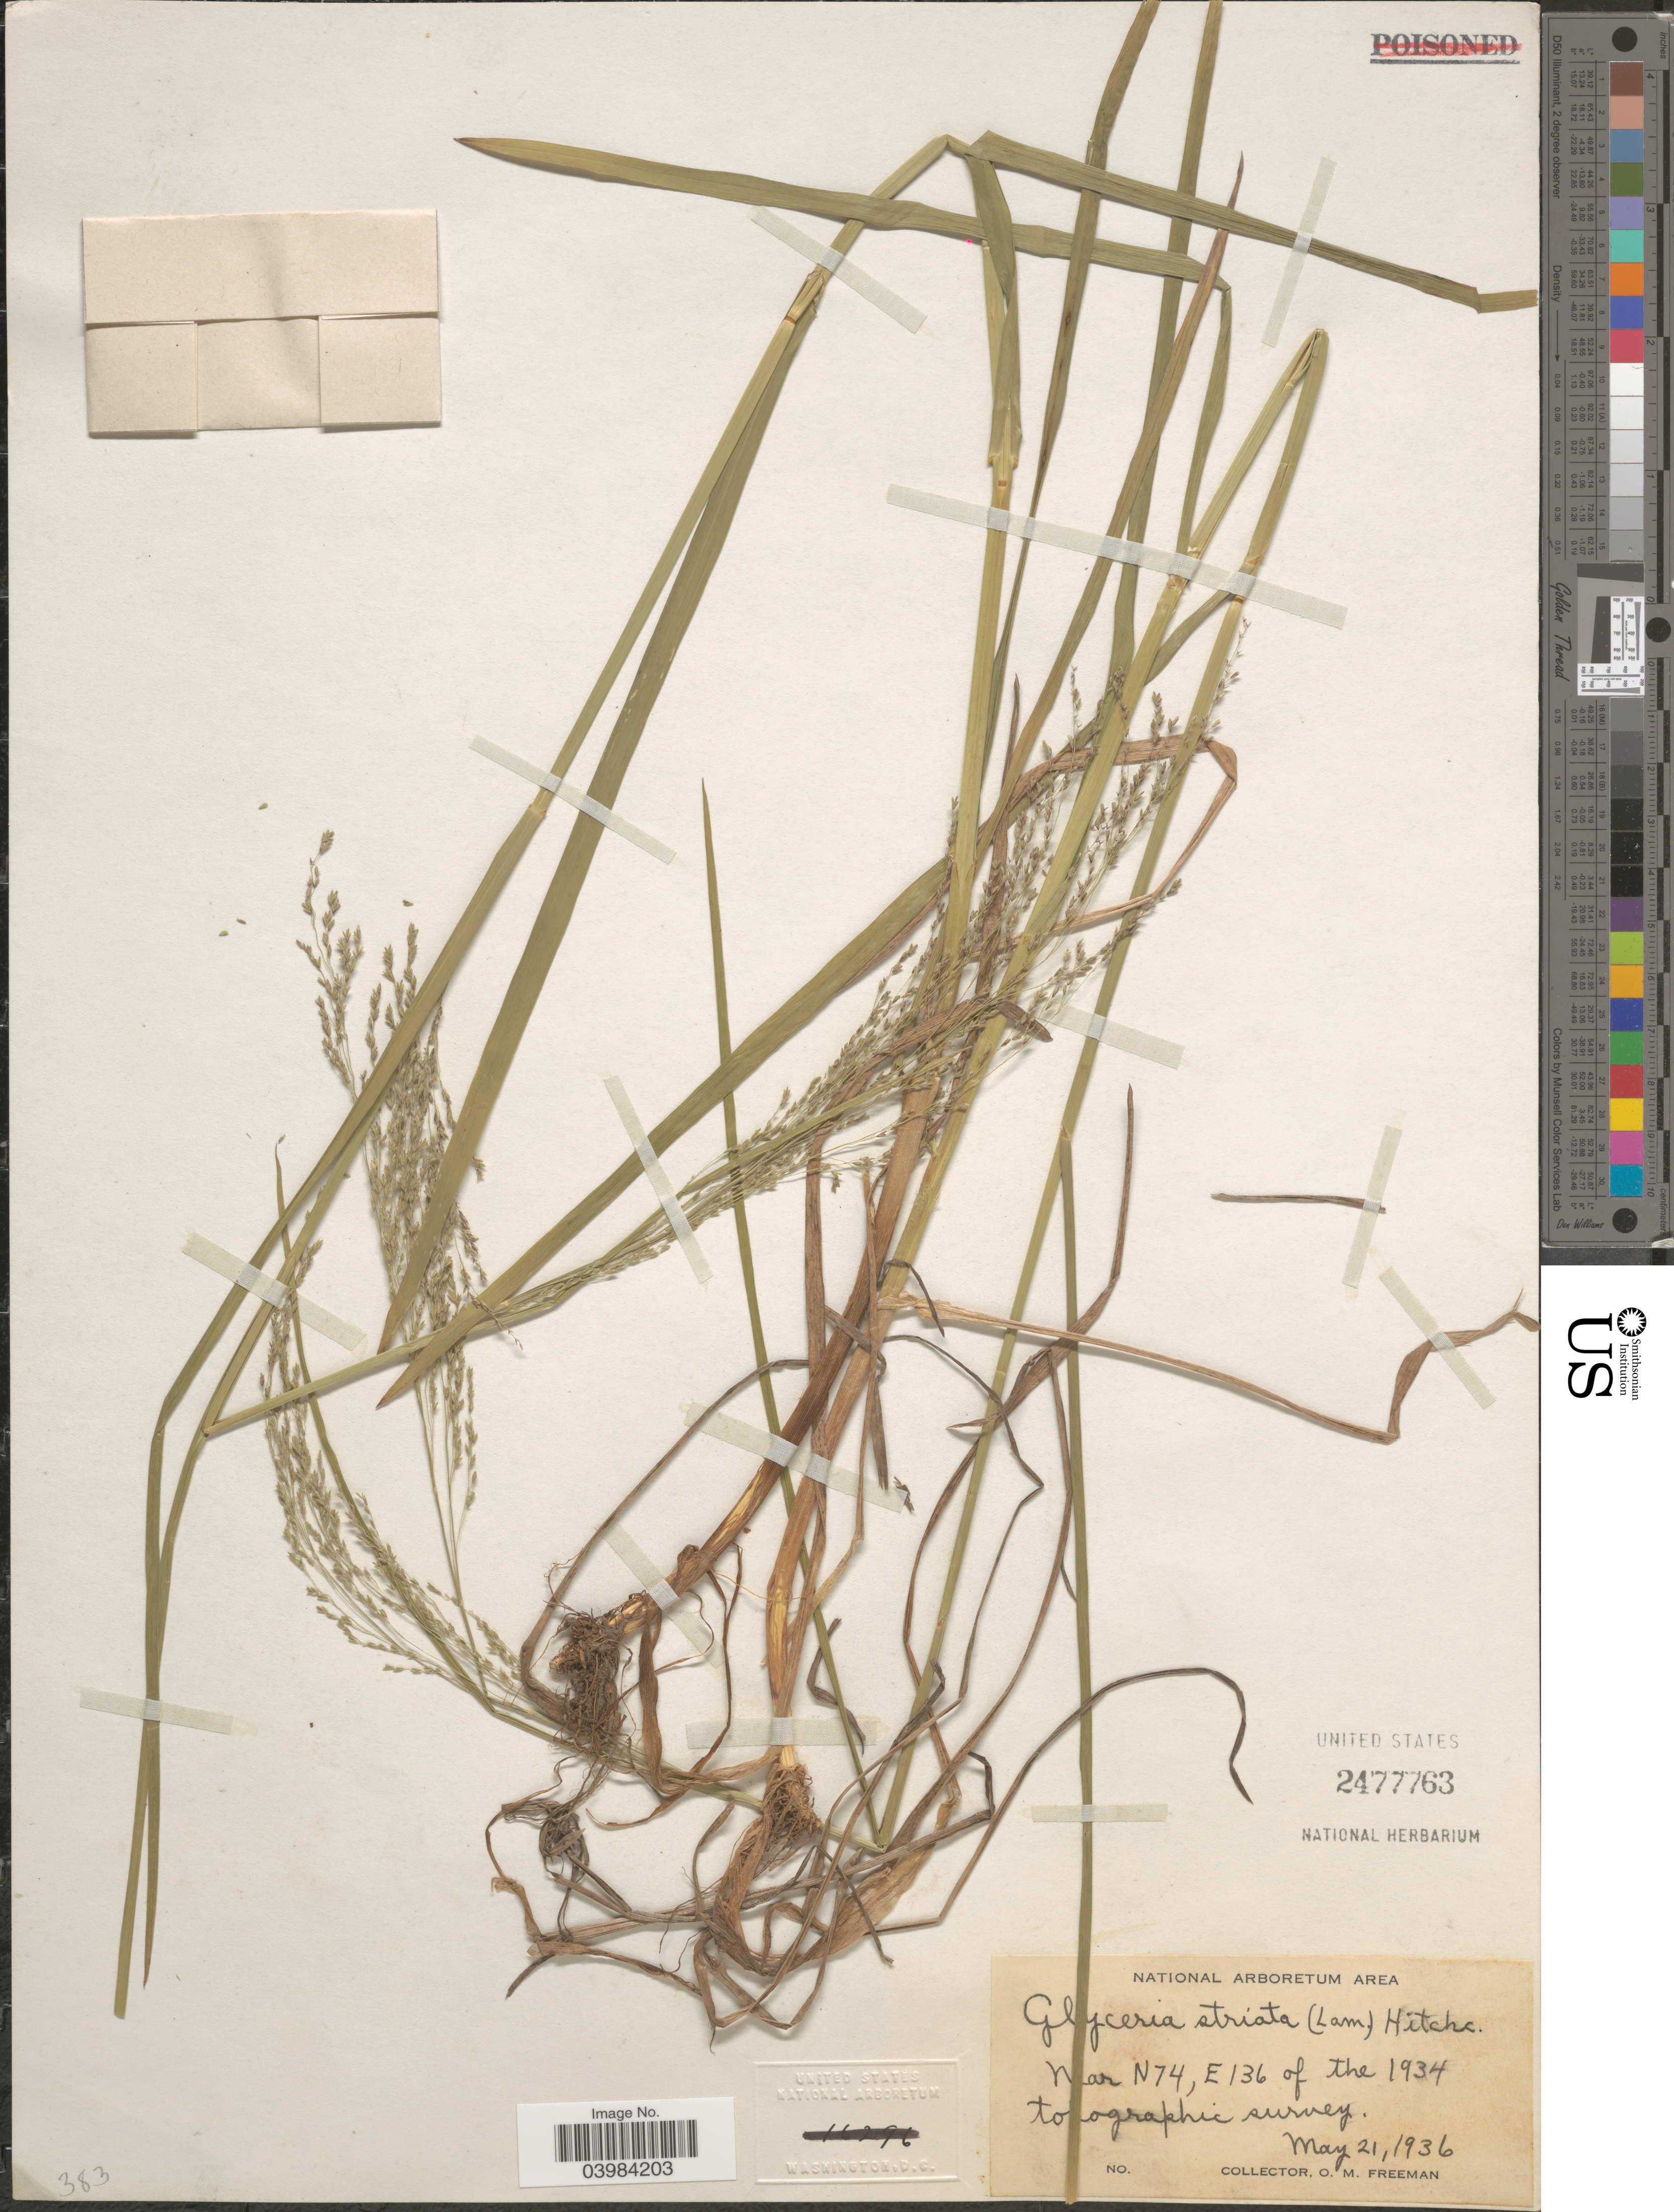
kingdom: Plantae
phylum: Tracheophyta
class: Liliopsida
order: Poales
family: Poaceae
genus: Glyceria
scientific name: Glyceria striata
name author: (Lam.) Hitchc.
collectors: O. Freeman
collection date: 1936-05-21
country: United States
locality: Near N74, E136 of the 1934 topographic survey.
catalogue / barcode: US 2477763